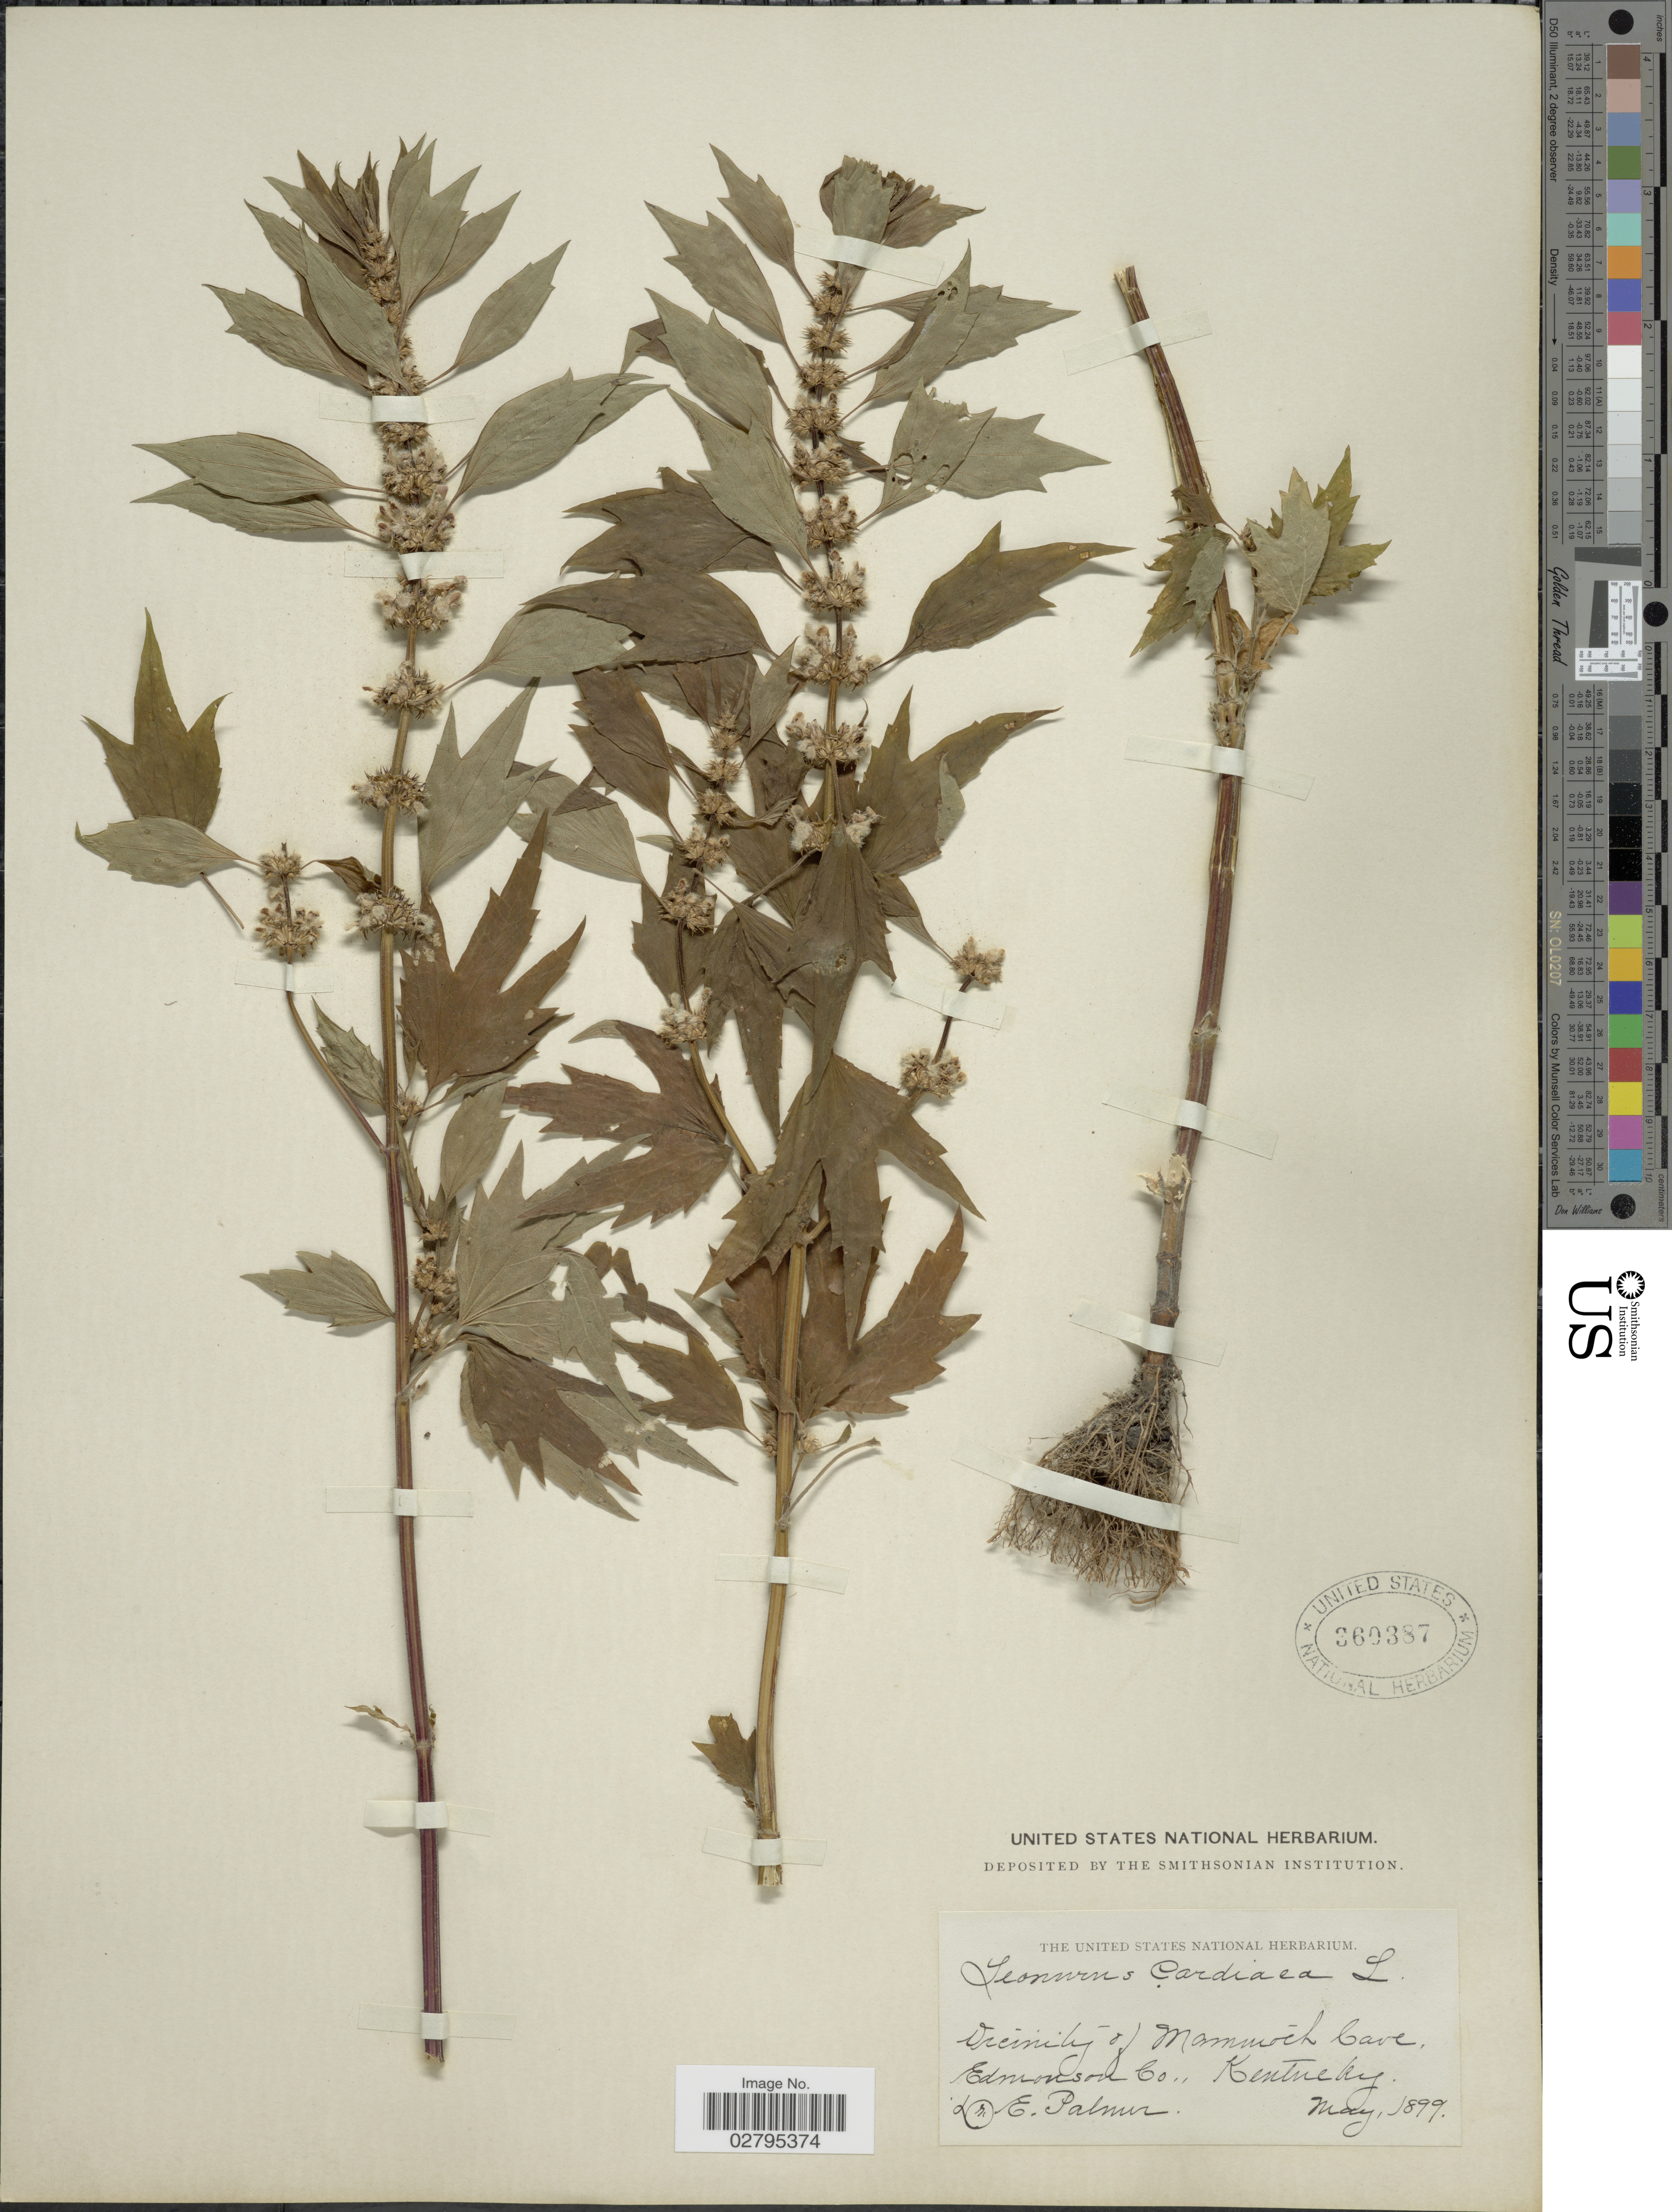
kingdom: Plantae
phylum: Tracheophyta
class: Magnoliopsida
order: Lamiales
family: Lamiaceae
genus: Leonurus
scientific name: Leonurus cardiaca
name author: L.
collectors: E. Palmer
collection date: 1899-05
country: United States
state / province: Kentucky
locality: Vicinity of Mammoth Cave, Edmonson Co.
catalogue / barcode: US 360387